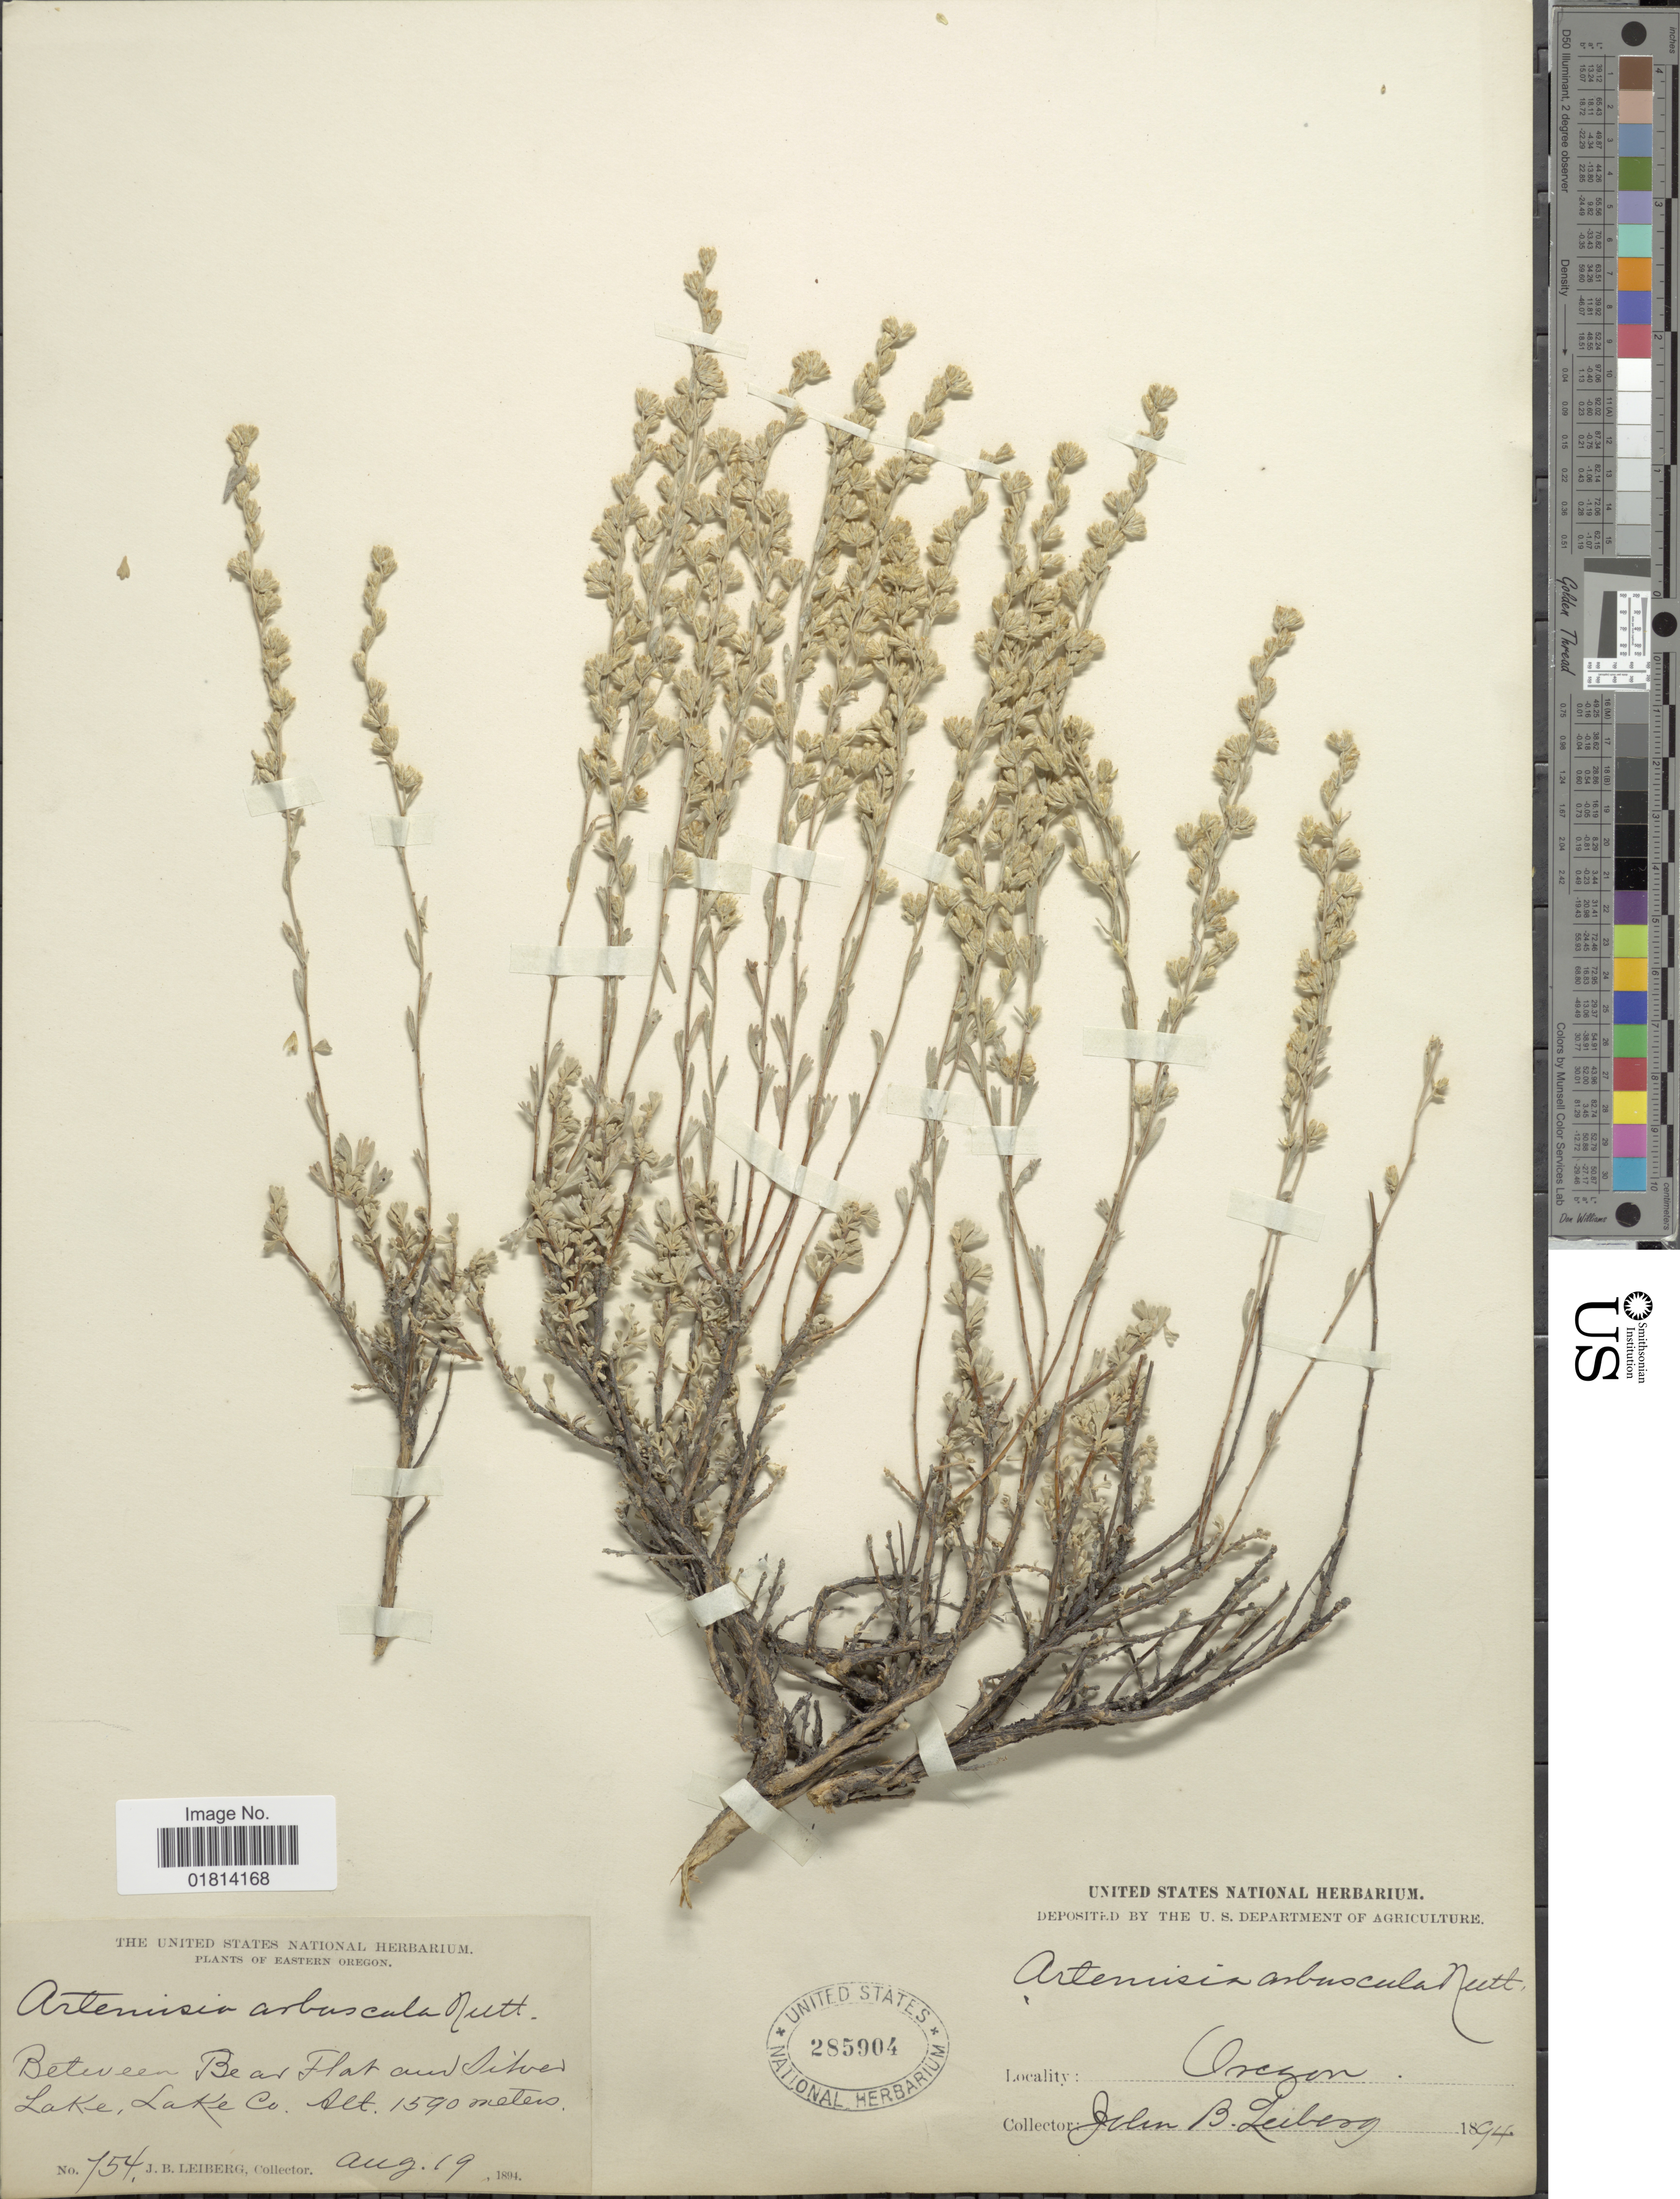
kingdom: Plantae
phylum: Tracheophyta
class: Magnoliopsida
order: Asterales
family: Asteraceae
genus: Artemisia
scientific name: Artemisia arbuscula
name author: Nutt.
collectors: J. B. Leiberg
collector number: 754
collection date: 1894-08-19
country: United States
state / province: Oregon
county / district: Lake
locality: Eastern Oregon. between Bear Flat and Silver Lake, Lake Co.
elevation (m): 1590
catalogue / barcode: US 285904